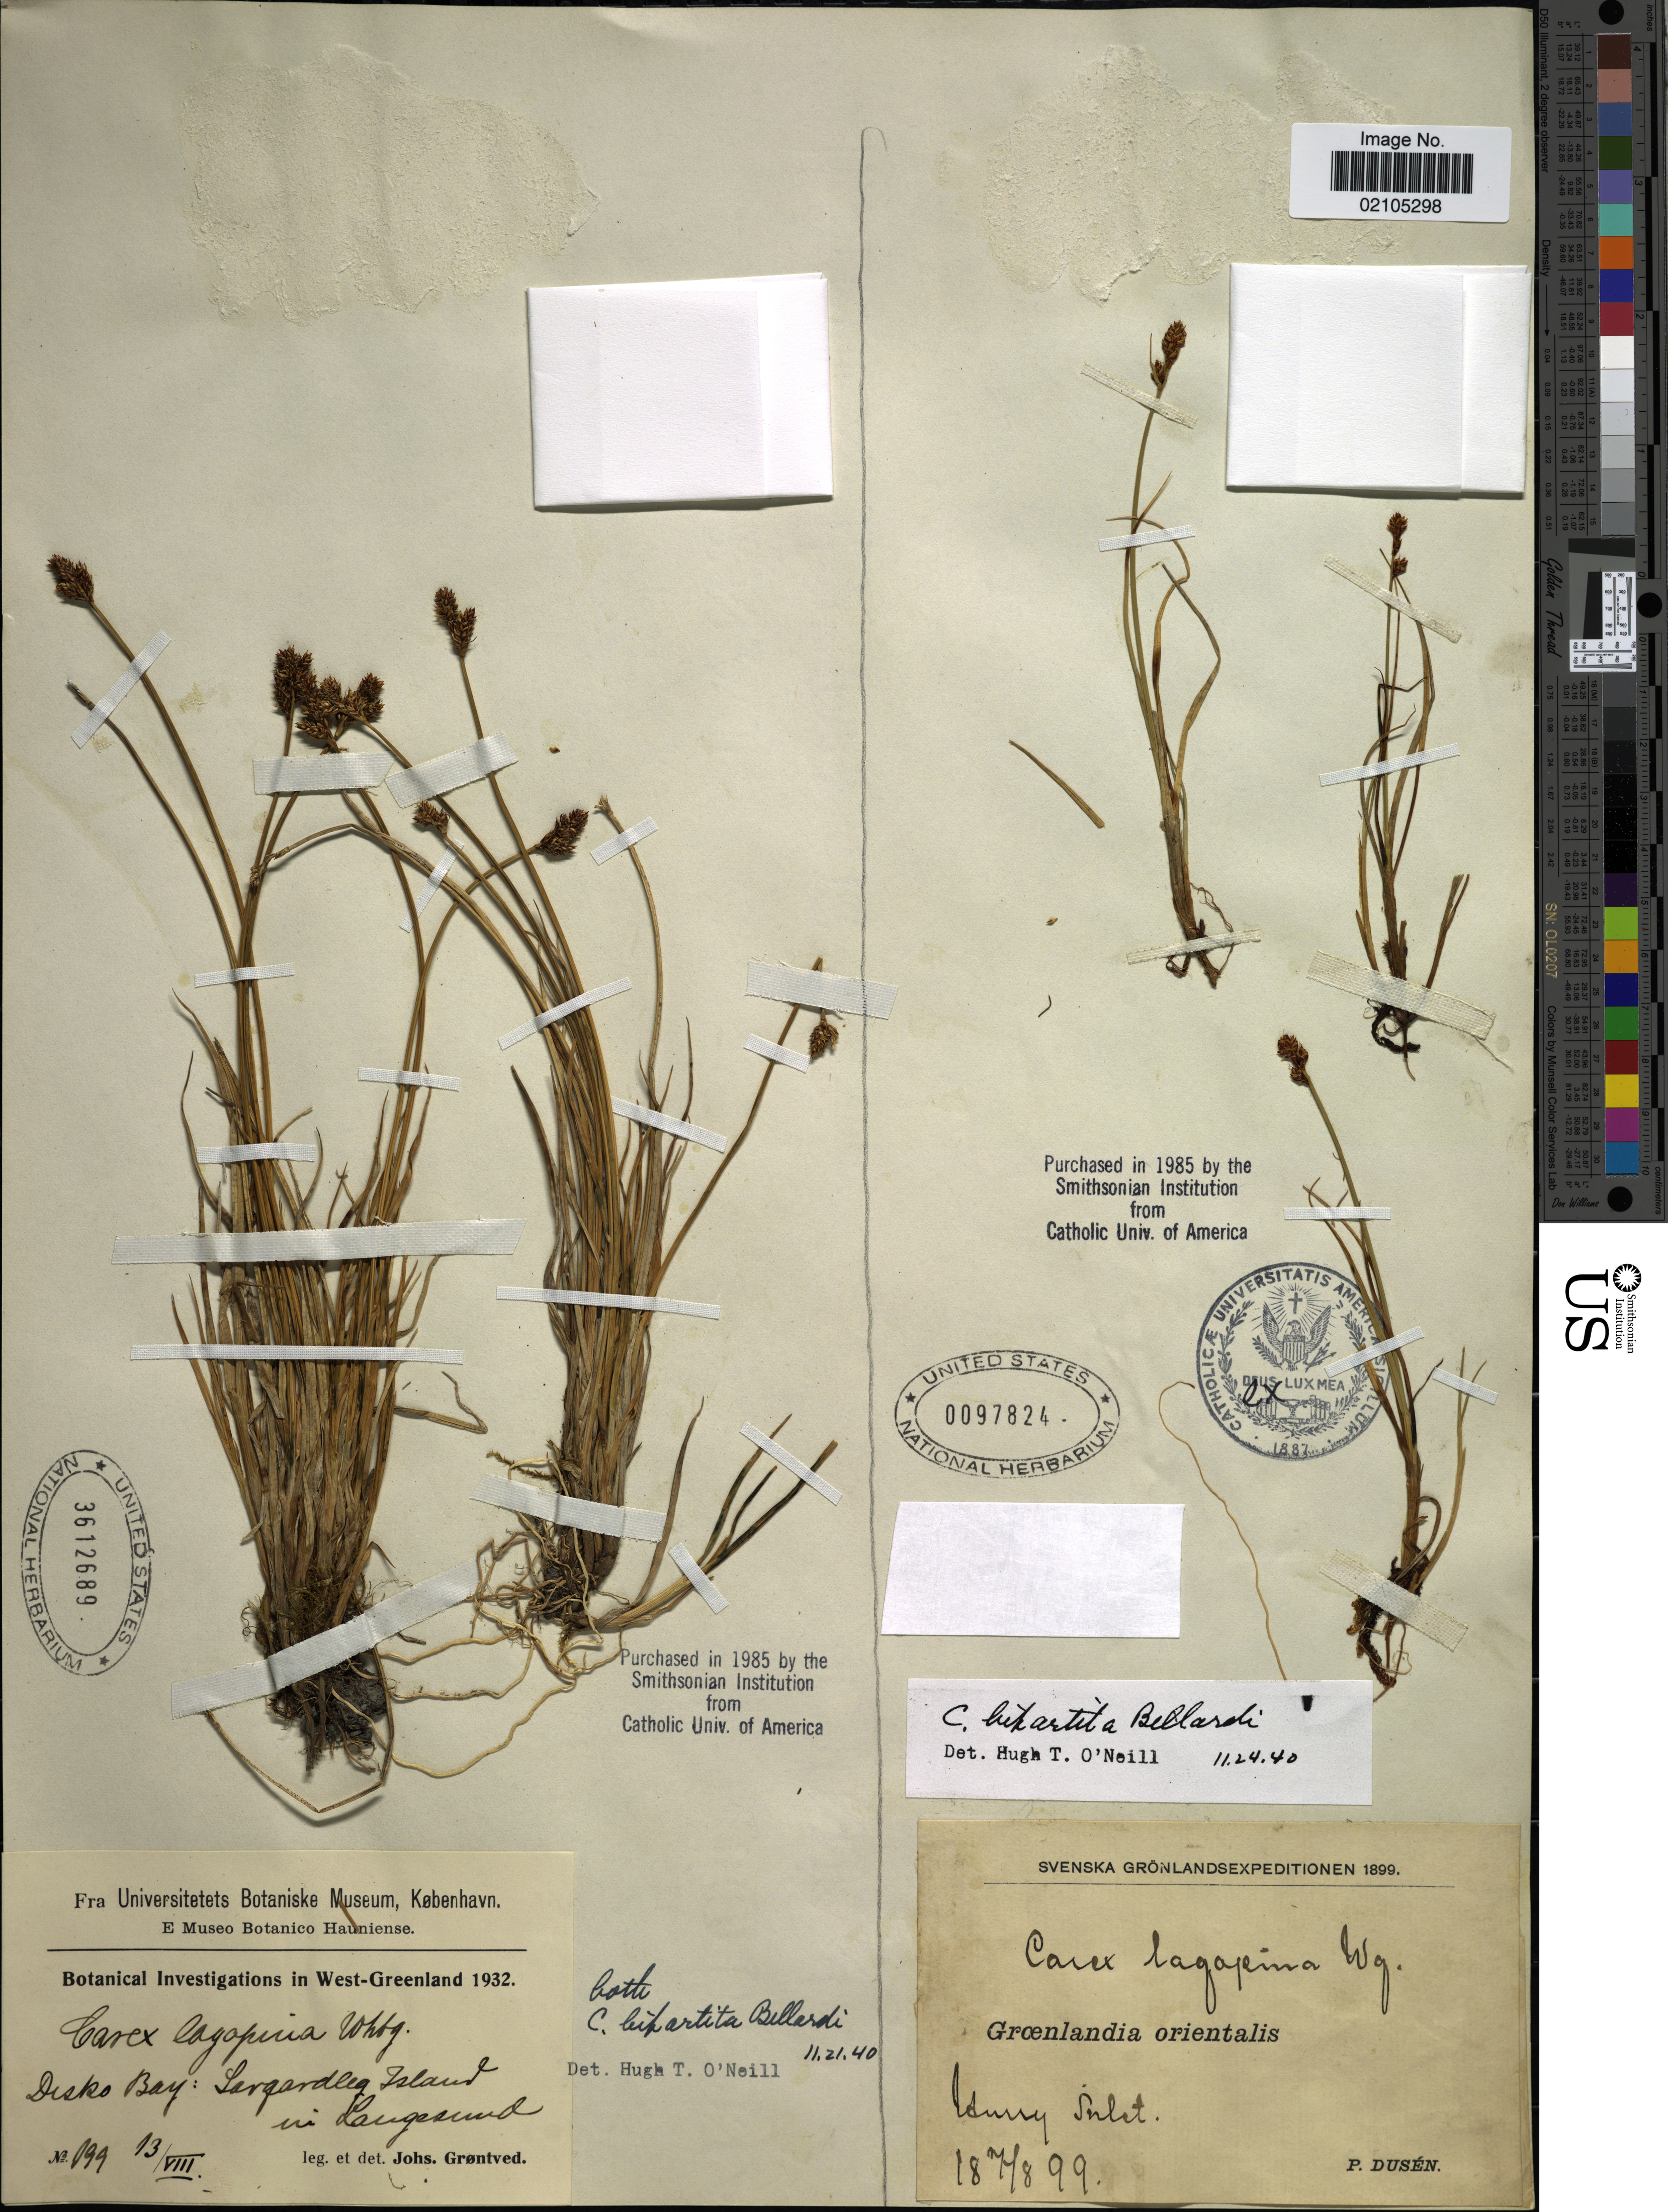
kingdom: Plantae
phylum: Tracheophyta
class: Liliopsida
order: Poales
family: Cyperaceae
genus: Carex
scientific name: Carex lachenalii subsp. lachenalii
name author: Schkuhr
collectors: J. Gröntved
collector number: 099*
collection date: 1932-08-13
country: Greenland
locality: West Greenland, Disko Bay: Sarqardleq Island in Langesund.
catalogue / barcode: US 3612689